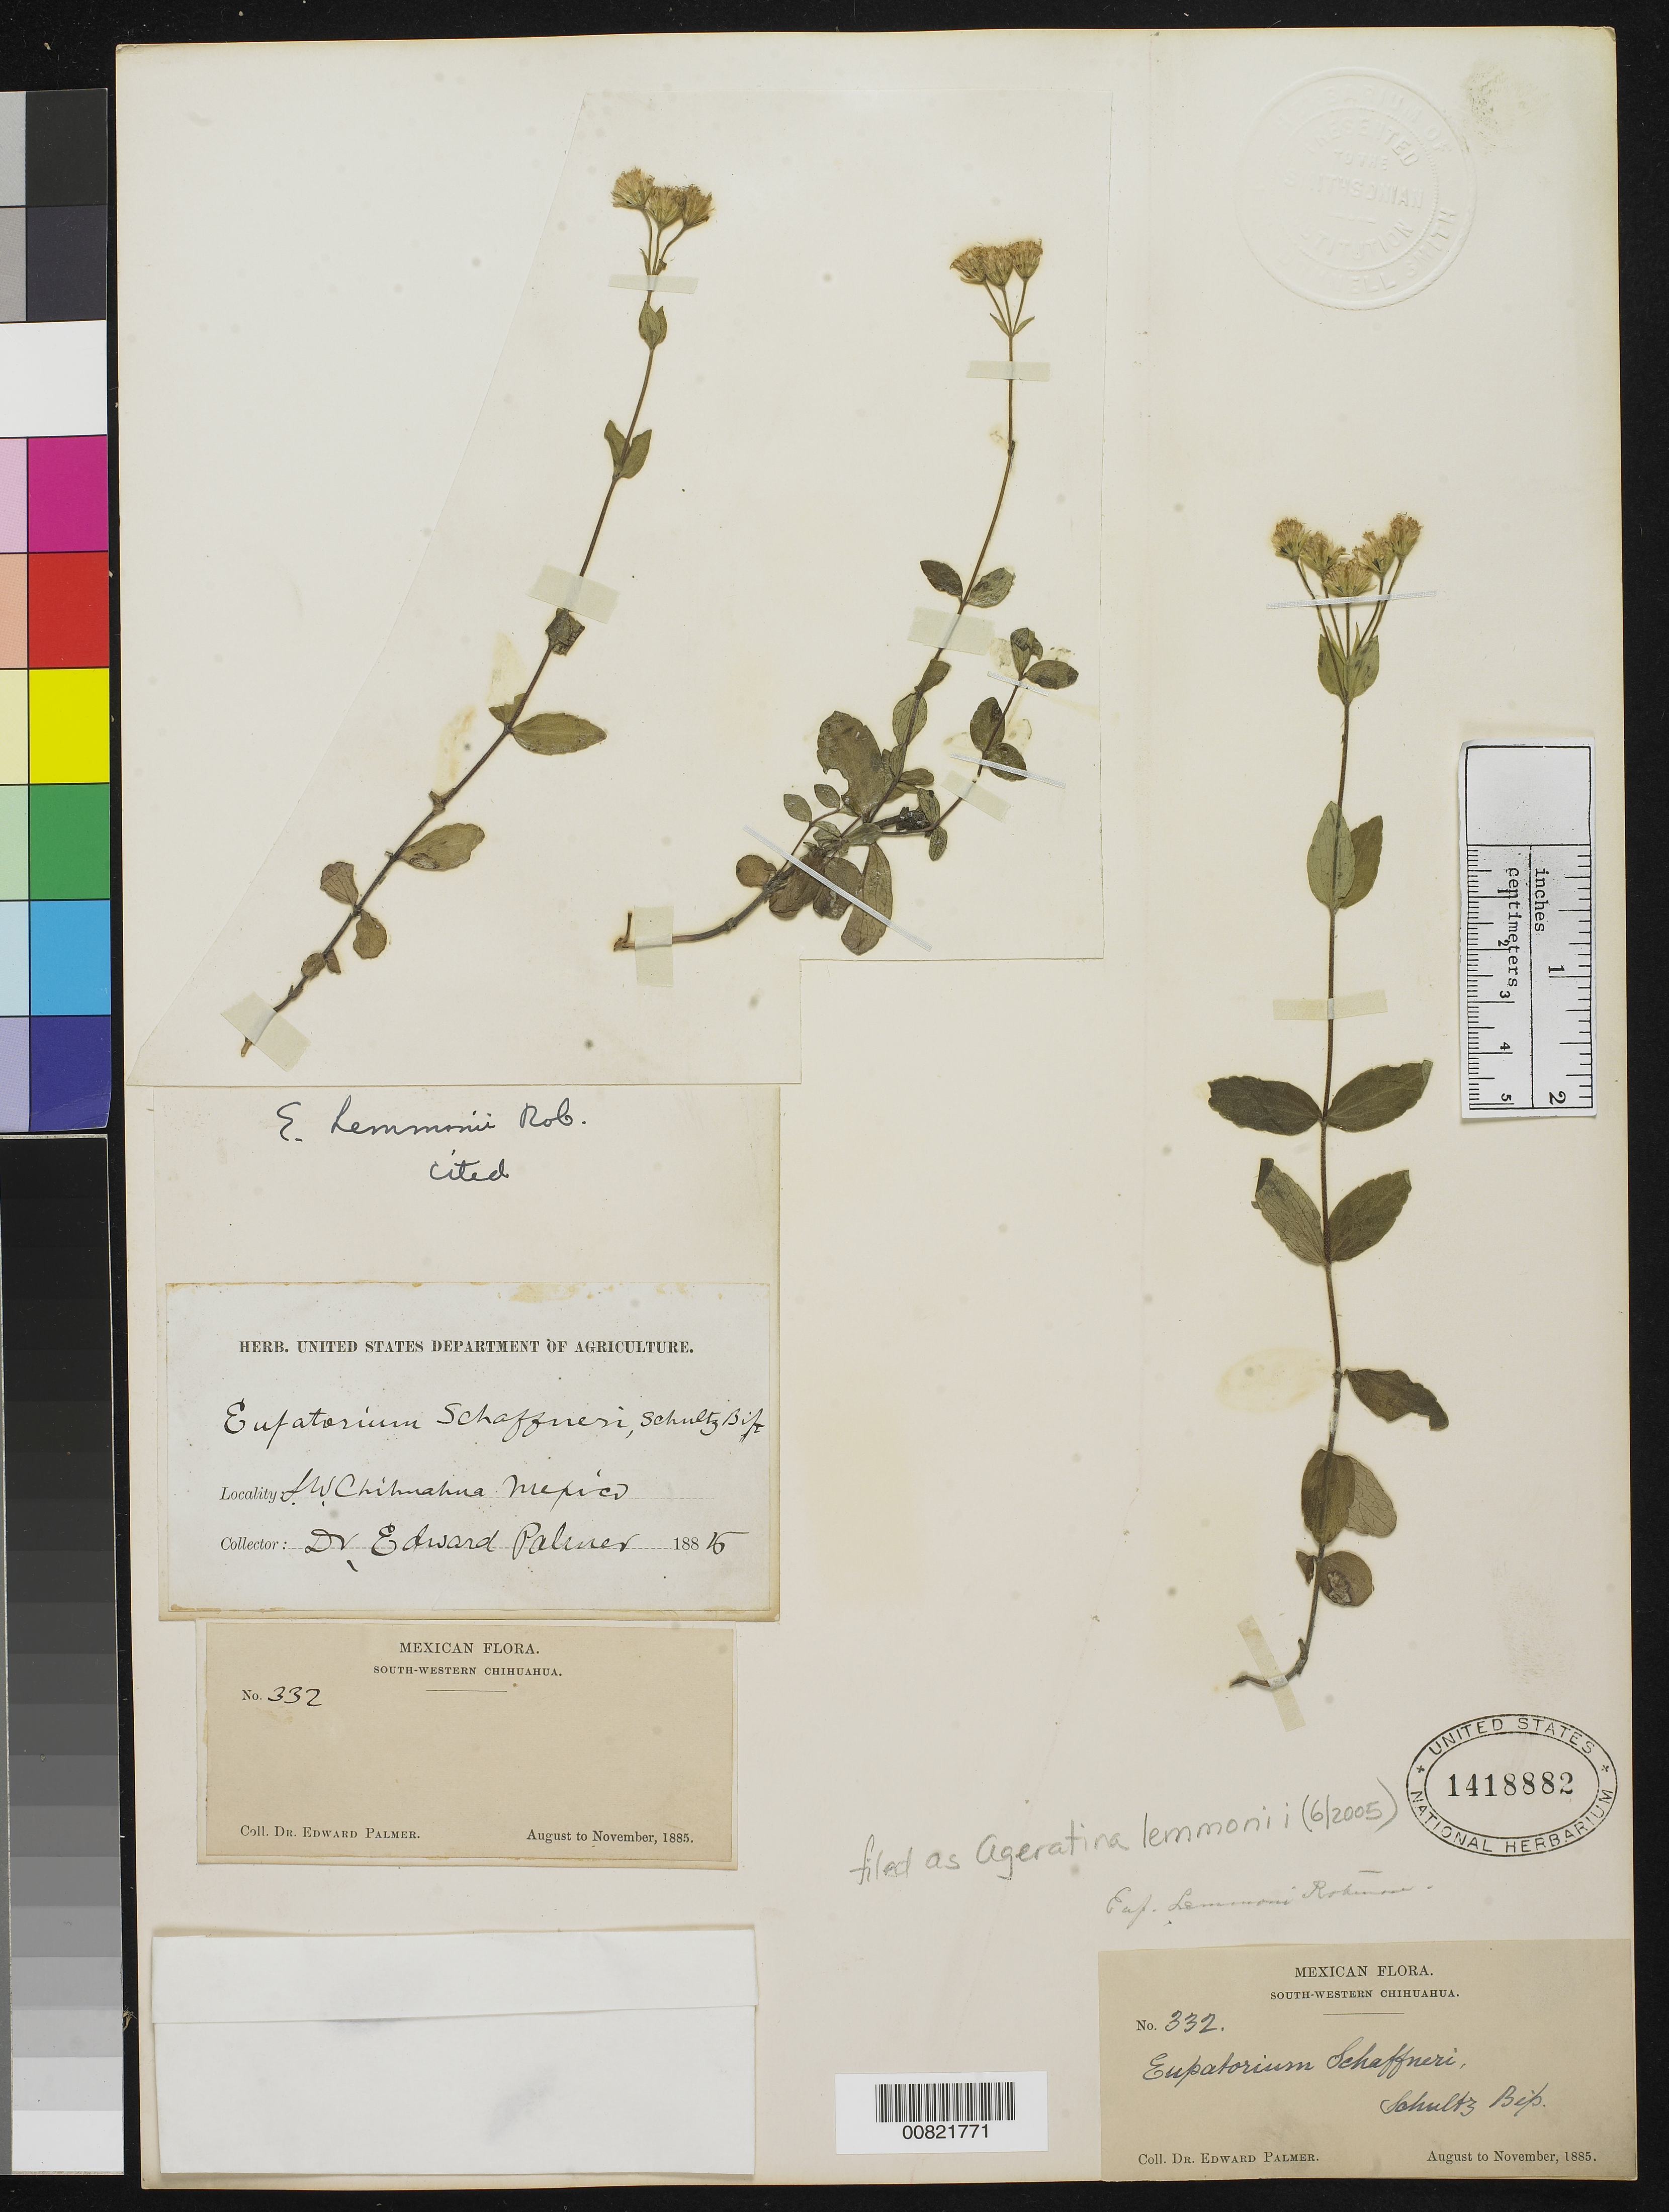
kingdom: Plantae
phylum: Tracheophyta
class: Magnoliopsida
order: Asterales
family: Asteraceae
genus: Ageratina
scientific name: Ageratina lemmonii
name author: (B.L. Rob.) R.M. King & H. Rob.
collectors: E. Palmer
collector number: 332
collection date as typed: Aug 1885 to -- Nov 1885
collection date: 1885-08/1885-11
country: Mexico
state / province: Chihuahua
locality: South-Western Chihuahua.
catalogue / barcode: US 1418882